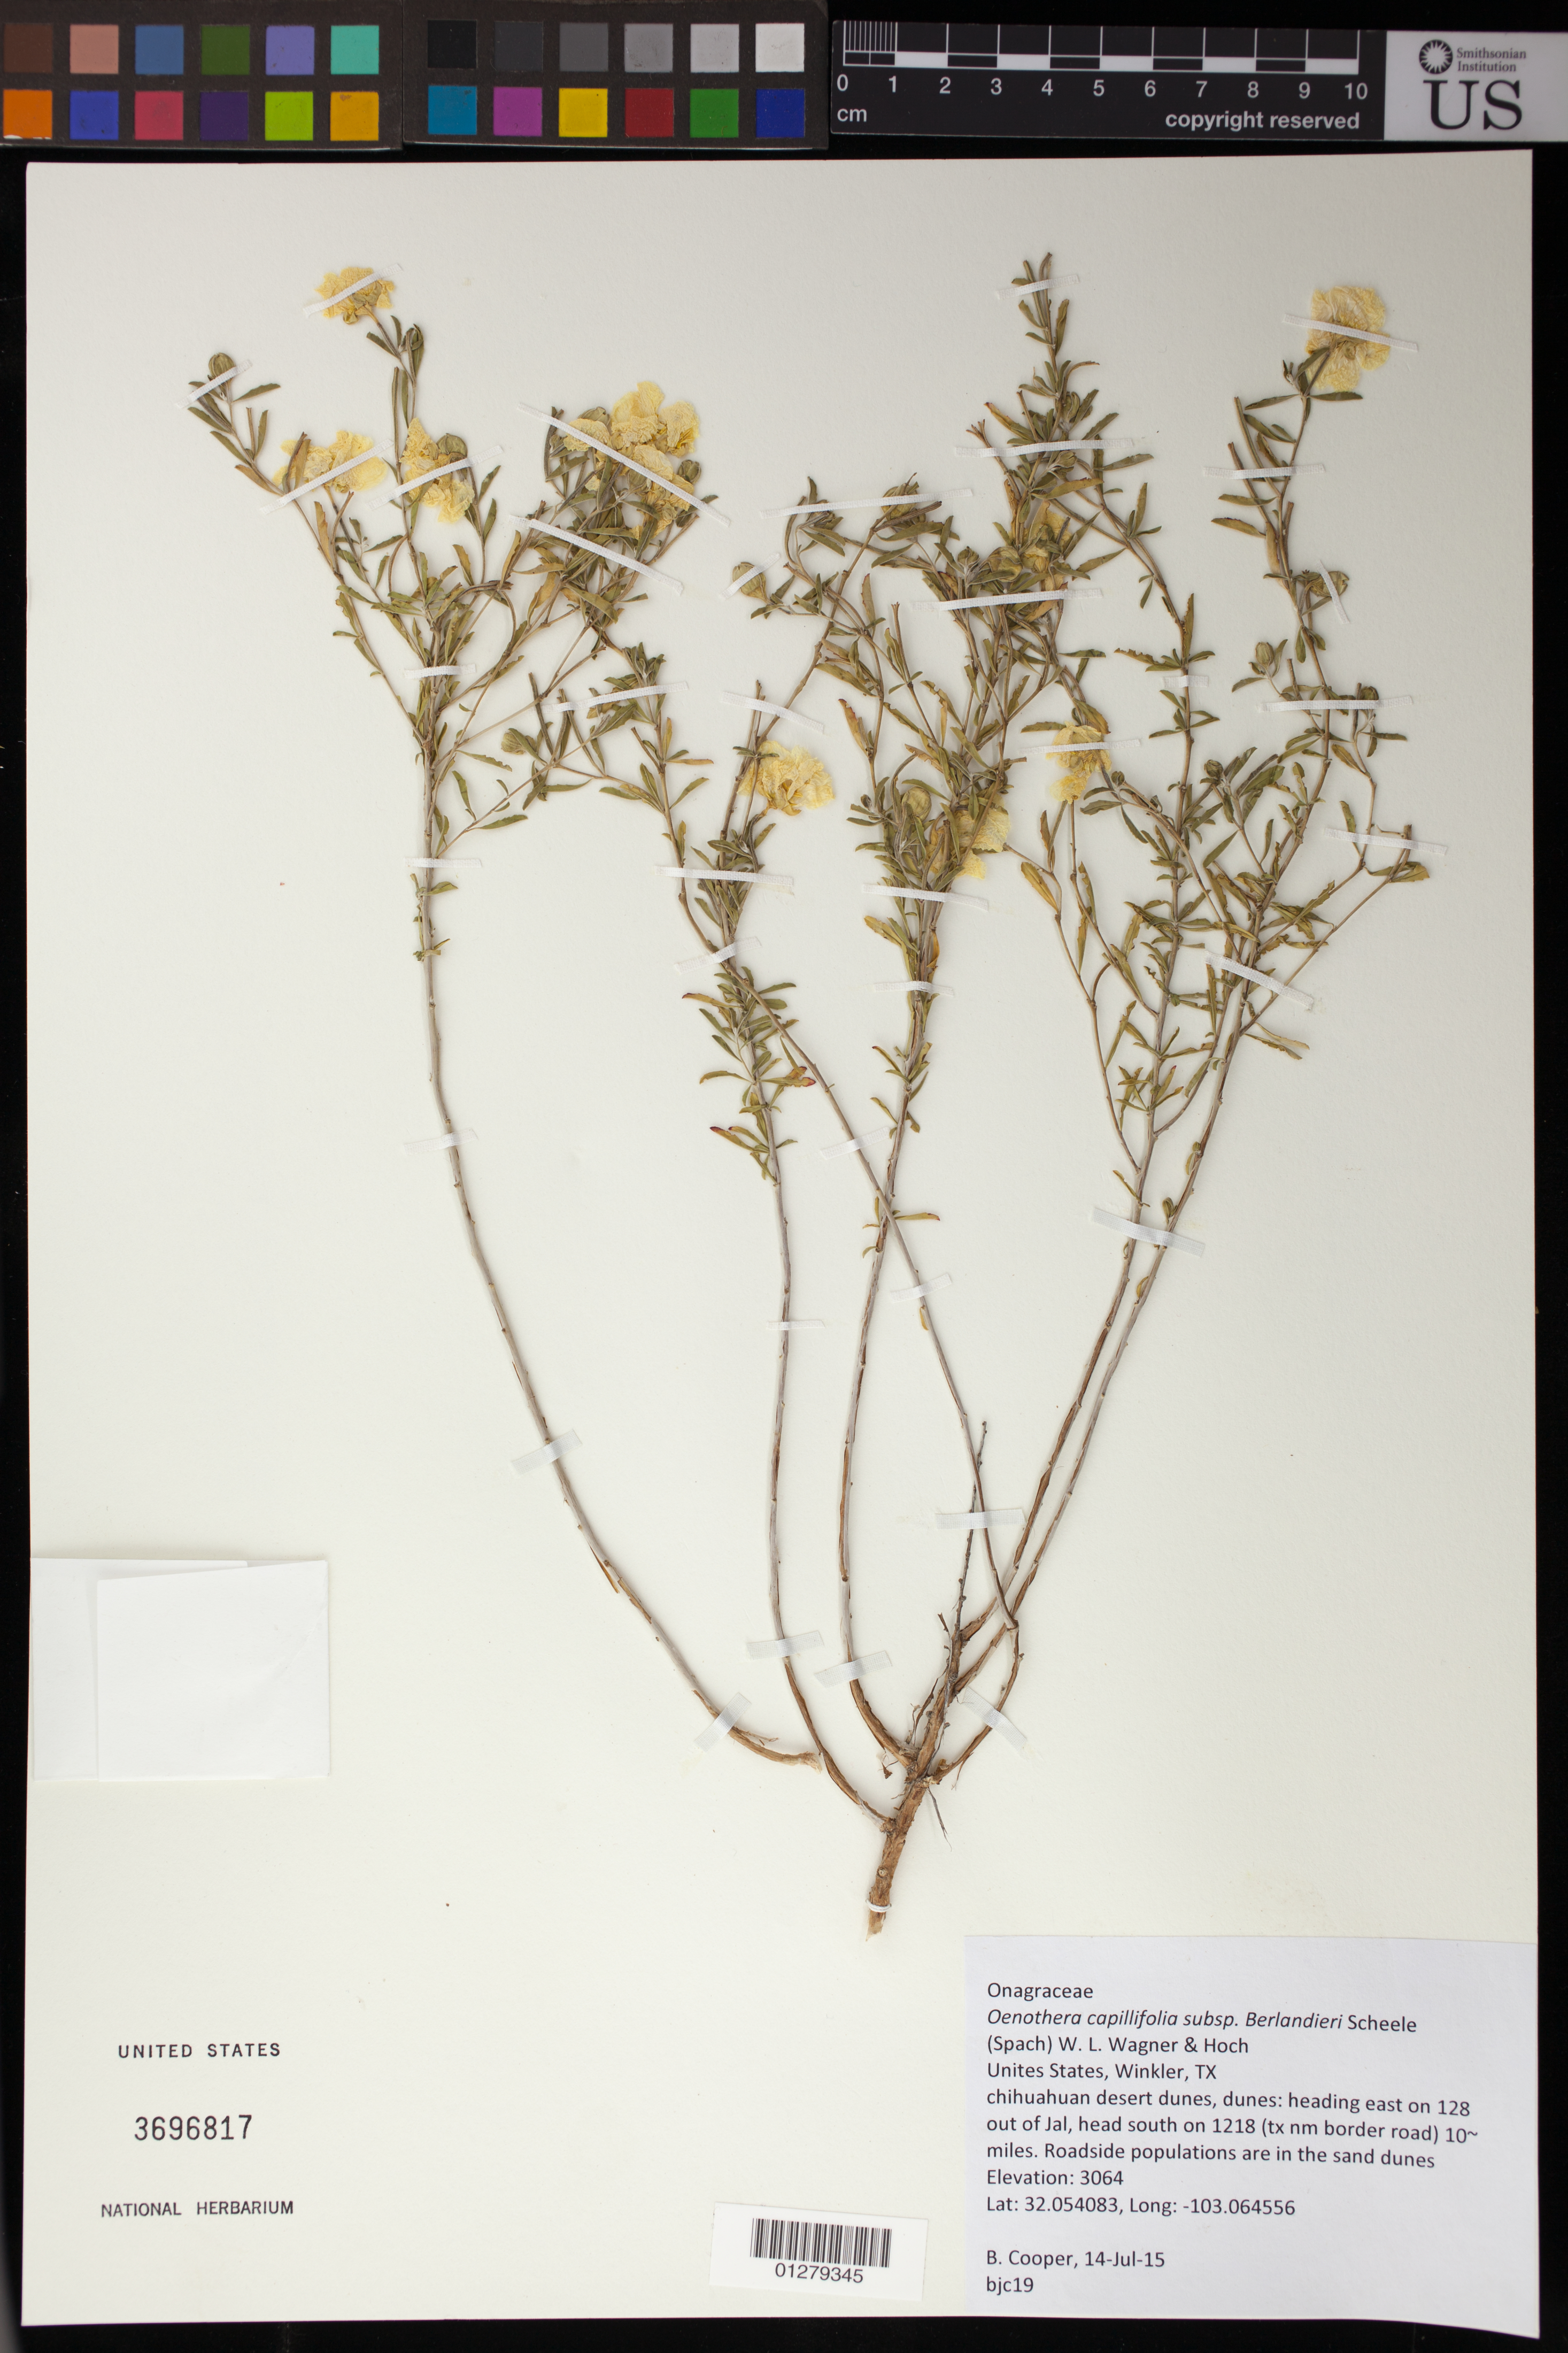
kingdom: Plantae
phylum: Tracheophyta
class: Magnoliopsida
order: Myrtales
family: Onagraceae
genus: Oenothera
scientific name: Oenothera capillifolia subsp. berlandieri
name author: (Spach) W.L. Wagner & Hoch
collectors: B. J. Cooper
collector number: BJC 19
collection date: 2015-07-14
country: United States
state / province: Texas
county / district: Winkler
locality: Heading east on 128 out of Jal, head south on 1218 (TX-NM border road) 10~ miles. Roadside populations are in the sand dunes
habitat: Chihuahuan desert dunes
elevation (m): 3064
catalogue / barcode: US 3696817